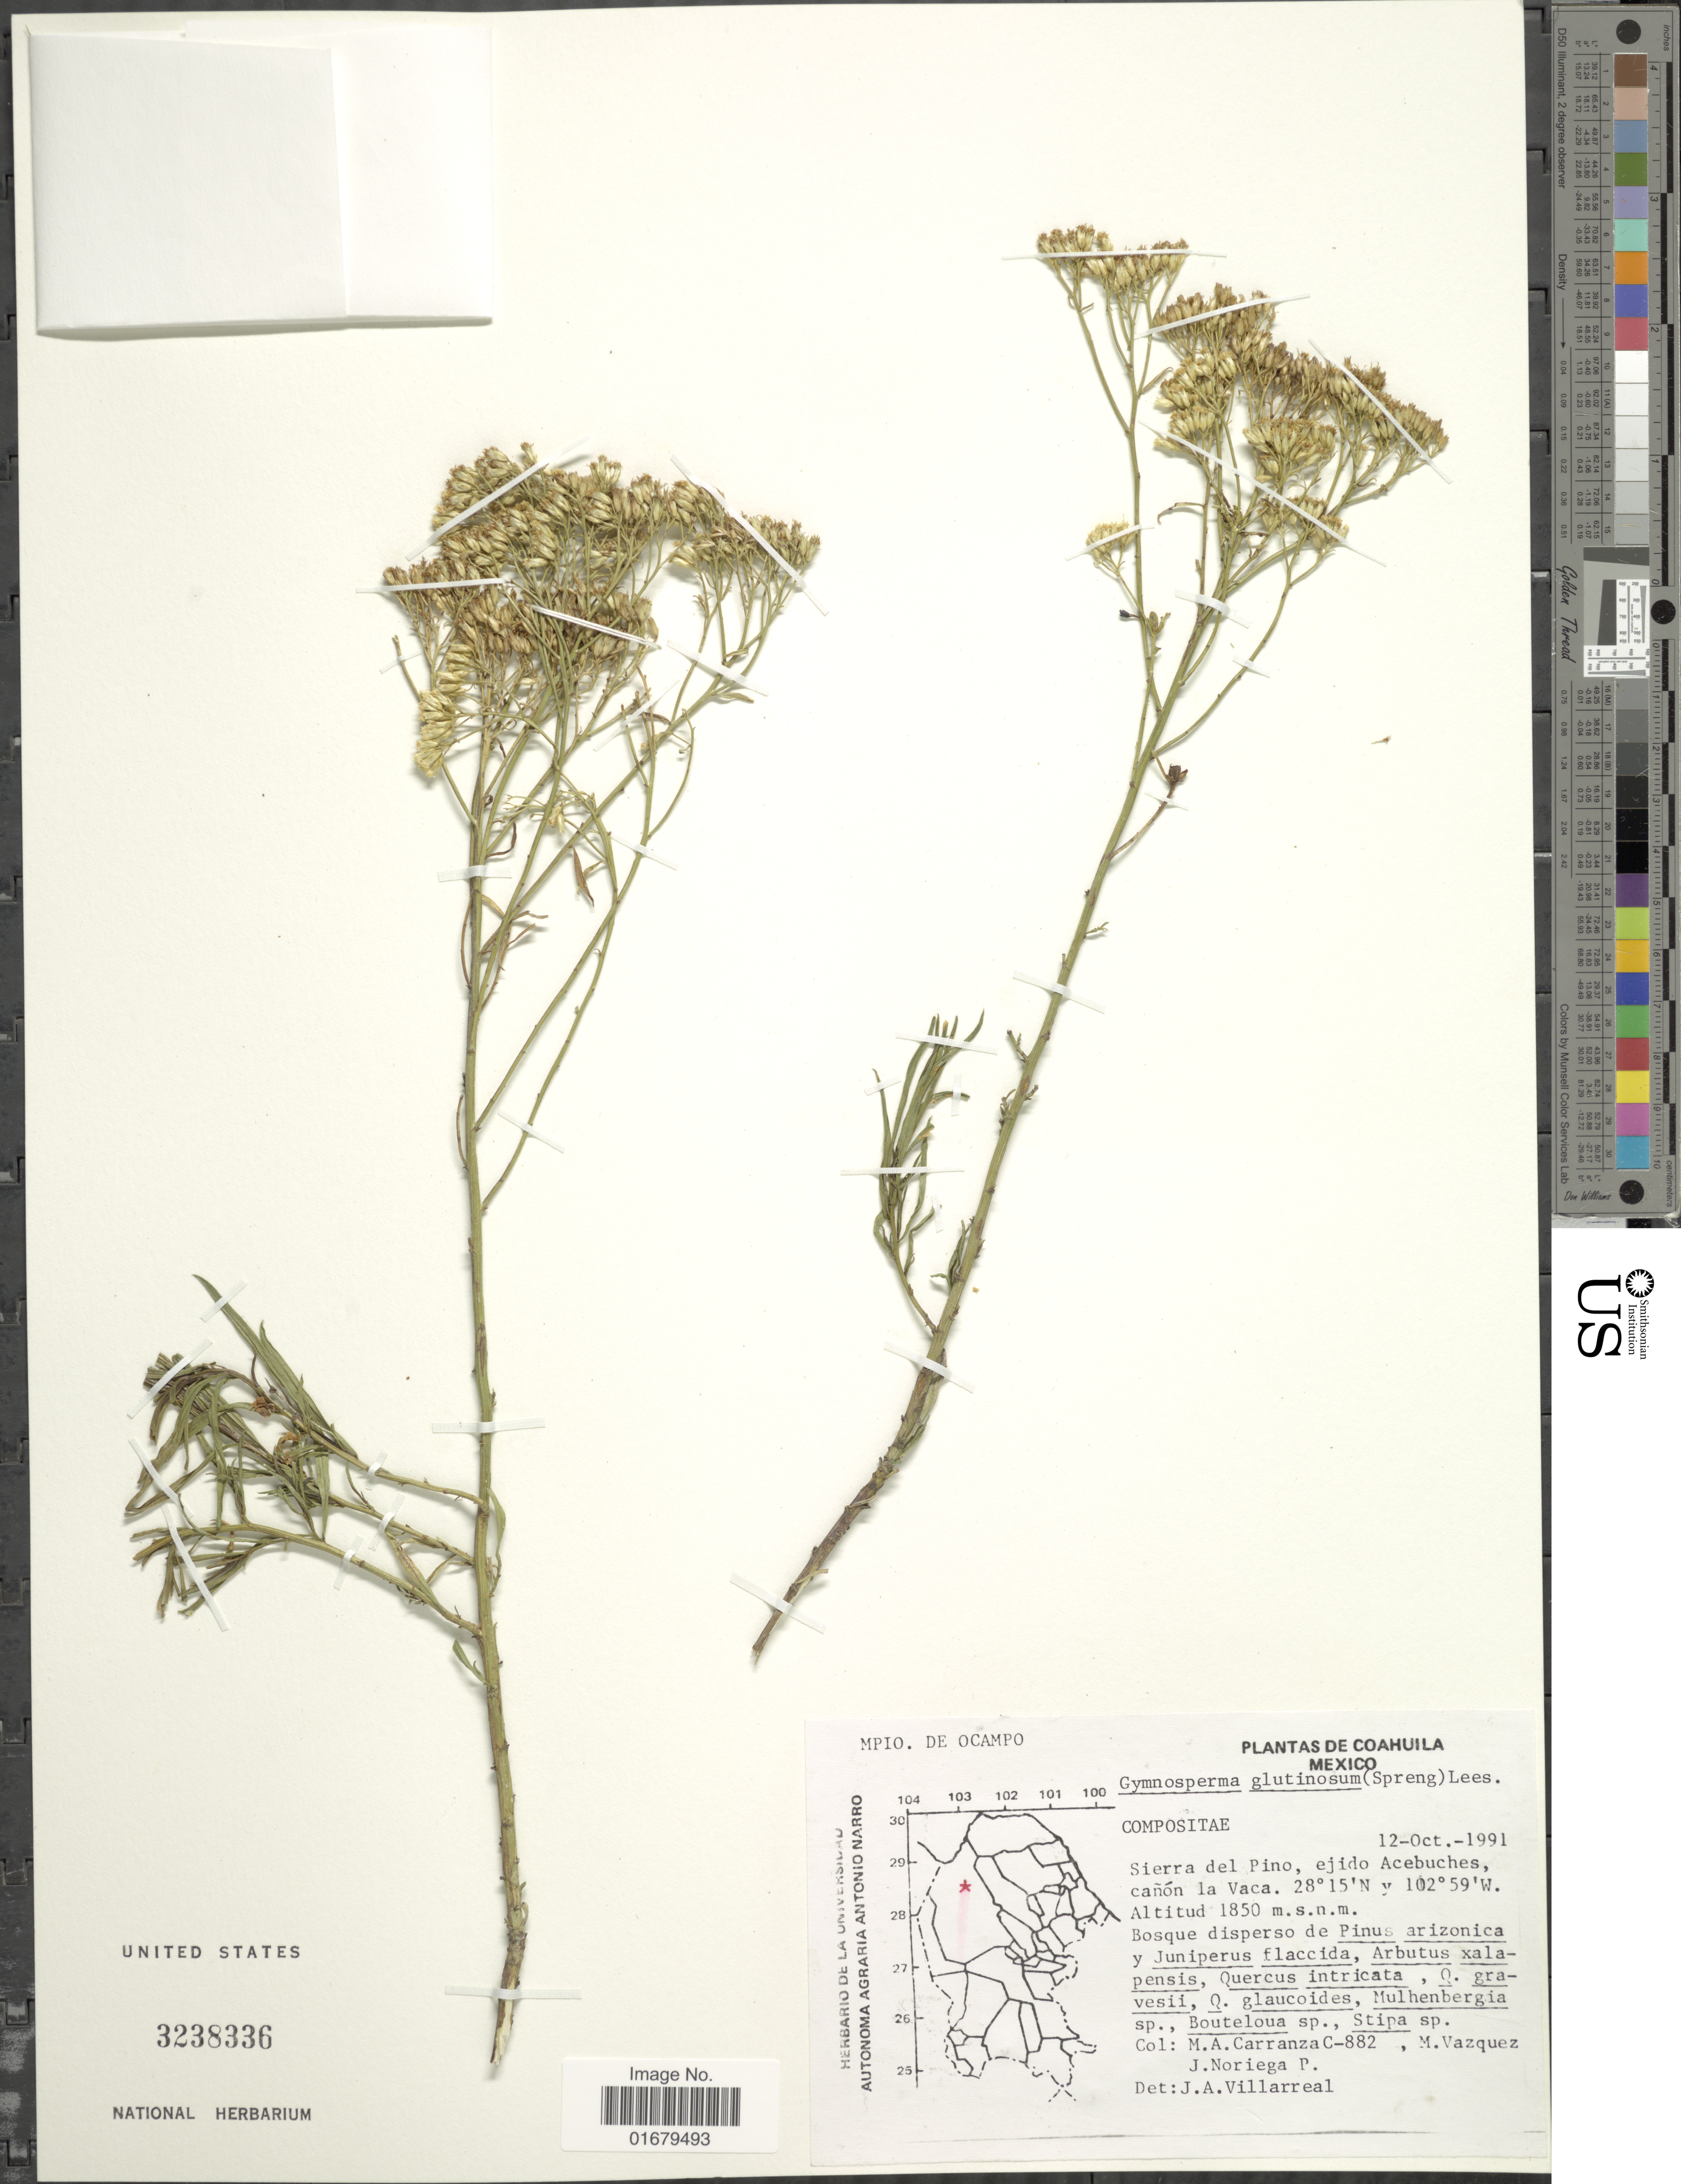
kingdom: Plantae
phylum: Tracheophyta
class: Magnoliopsida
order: Asterales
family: Asteraceae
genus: Gymnosperma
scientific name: Gymnosperma glutinosum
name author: (Spreng.) Less.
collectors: M. Carranza P., M. Vázquez & J. Noriega P.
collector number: C-882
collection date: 1991-10-12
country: Mexico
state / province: Coahuila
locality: Mpio de Ocampo, Sierra del Pino, ejido Acebuches, cañon la Vaca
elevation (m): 1850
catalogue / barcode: US 3238336